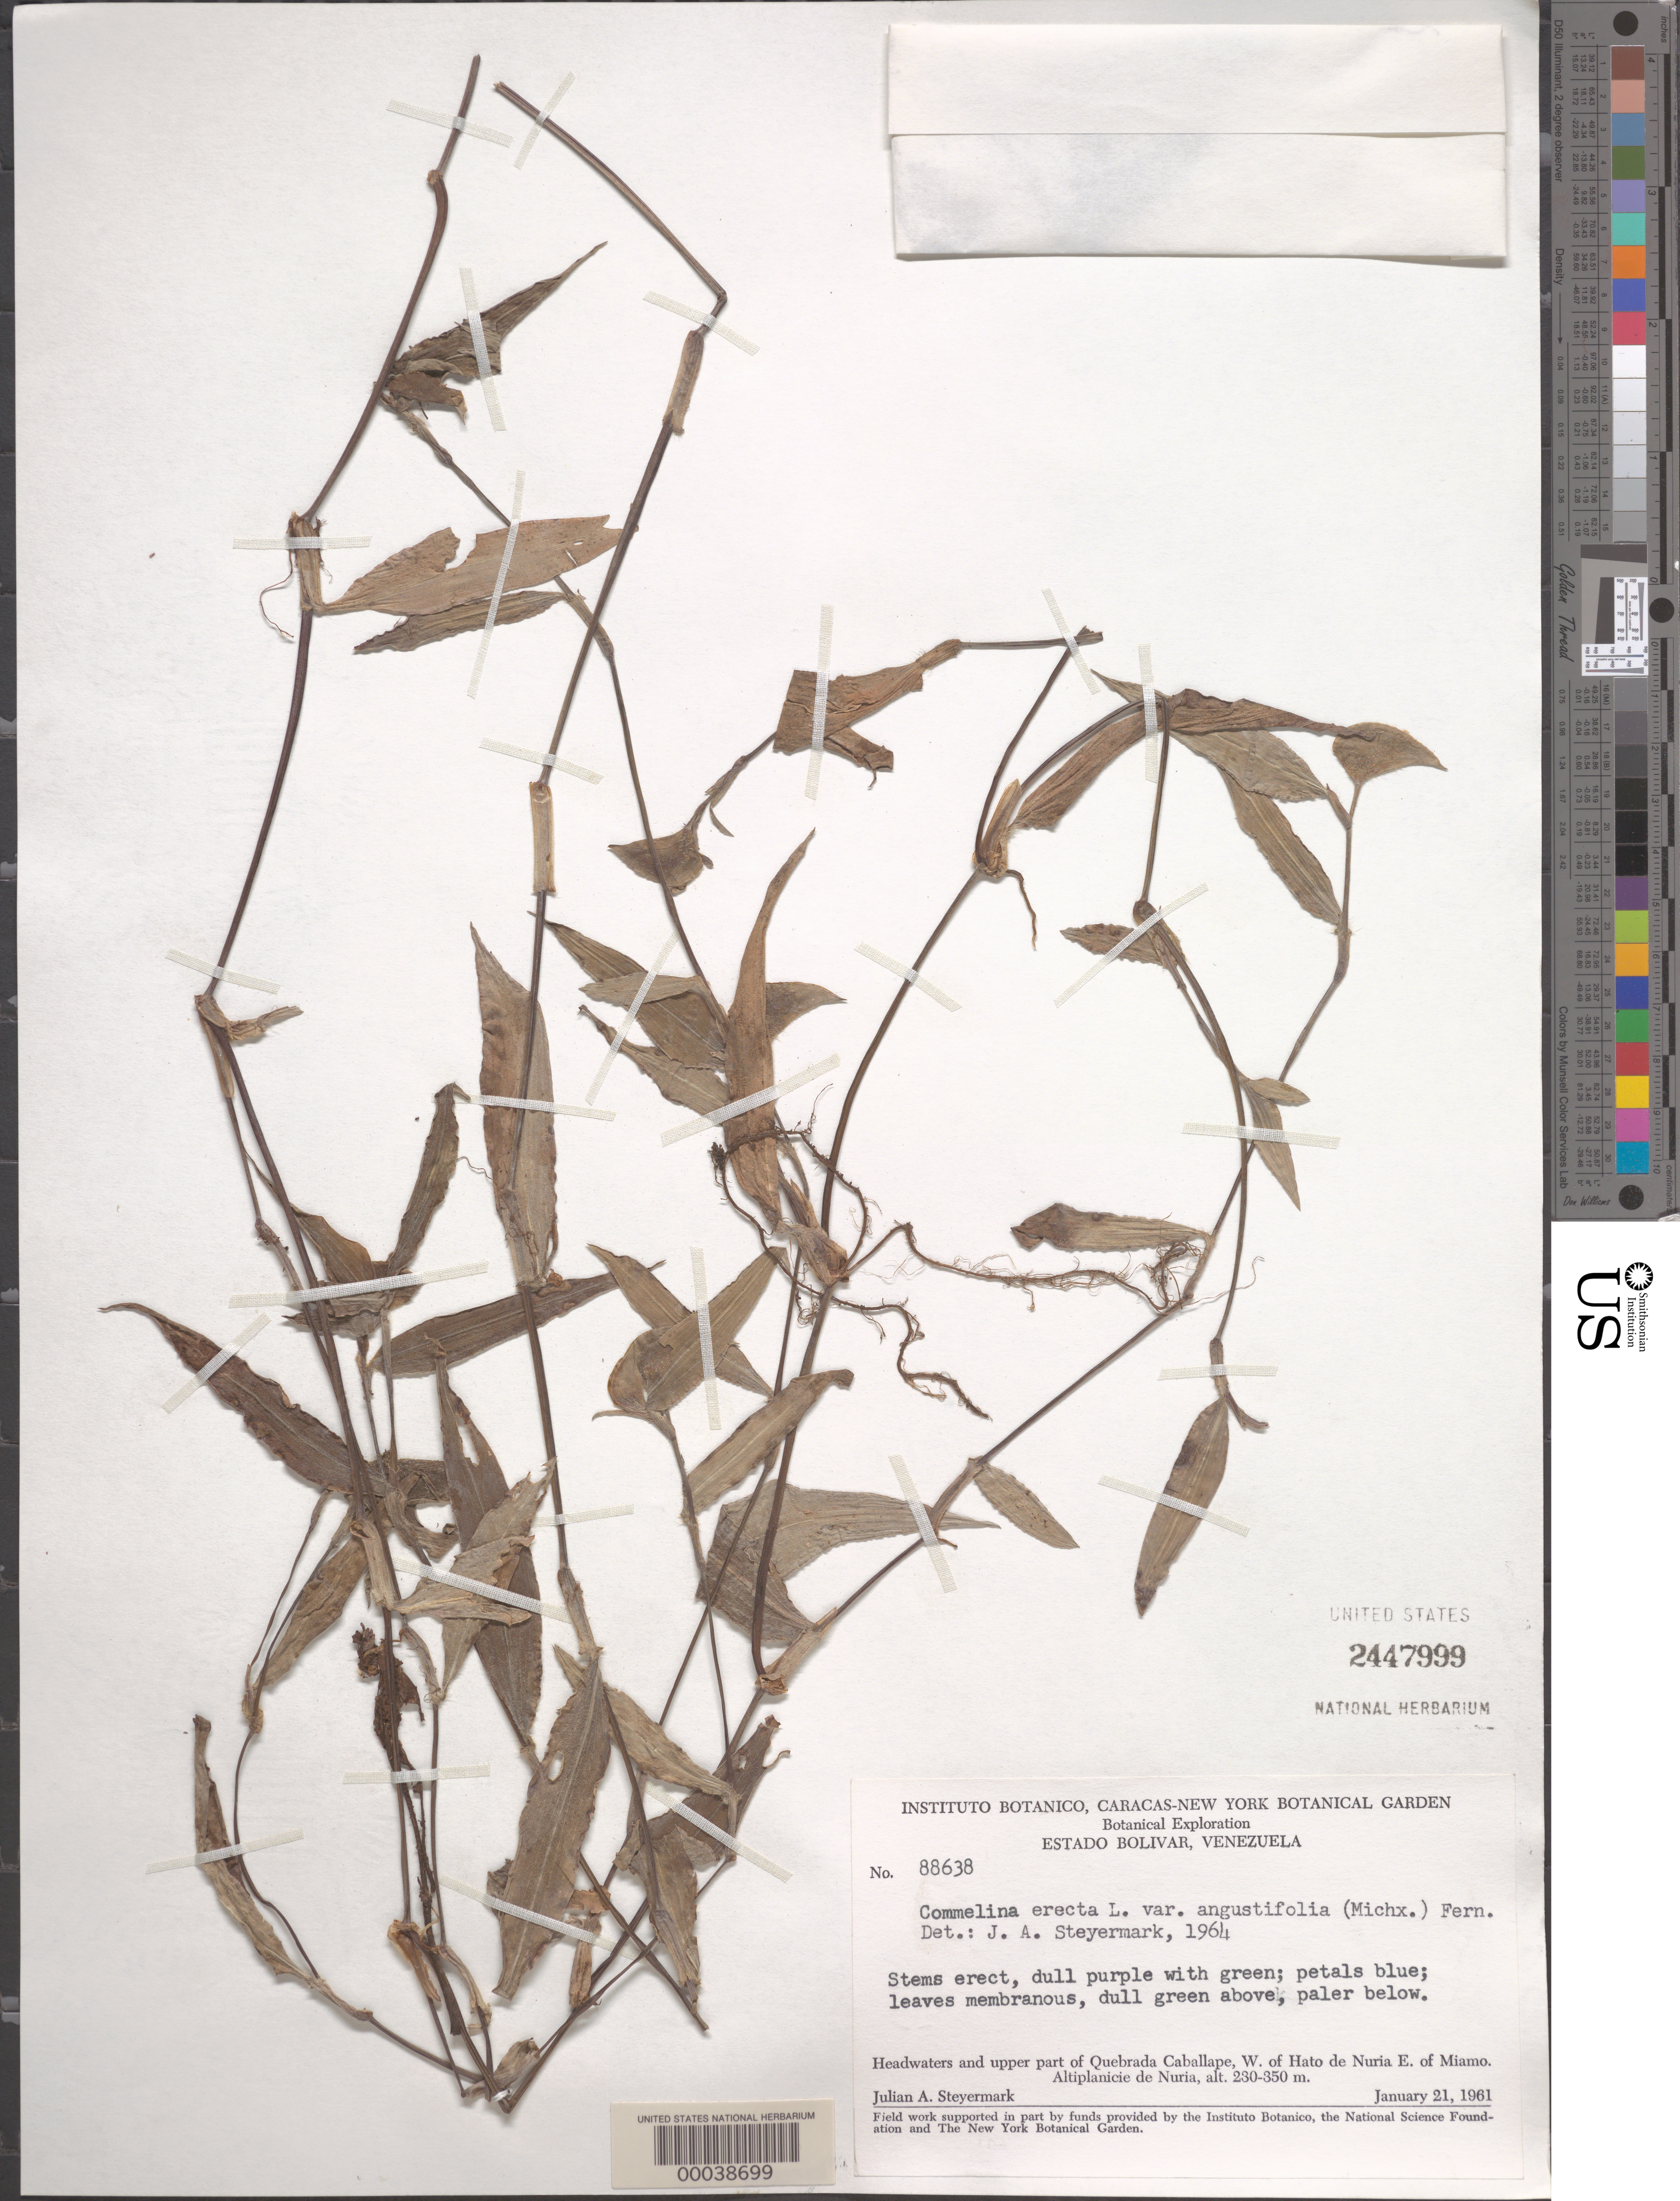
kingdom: Plantae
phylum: Tracheophyta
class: Liliopsida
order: Commelinales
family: Commelinaceae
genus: Commelina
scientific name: Commelina erecta var. angustifolia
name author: (Michx.) Fernald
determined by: Steyermark, Julian A., (VEN)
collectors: J. Steyermark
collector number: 88638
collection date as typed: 21 Jan 1961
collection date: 1961-01-21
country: Venezuela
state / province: Bolivar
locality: Headwaters of quebrada caballape; altiplanicie de nuria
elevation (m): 230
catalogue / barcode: US 2447999